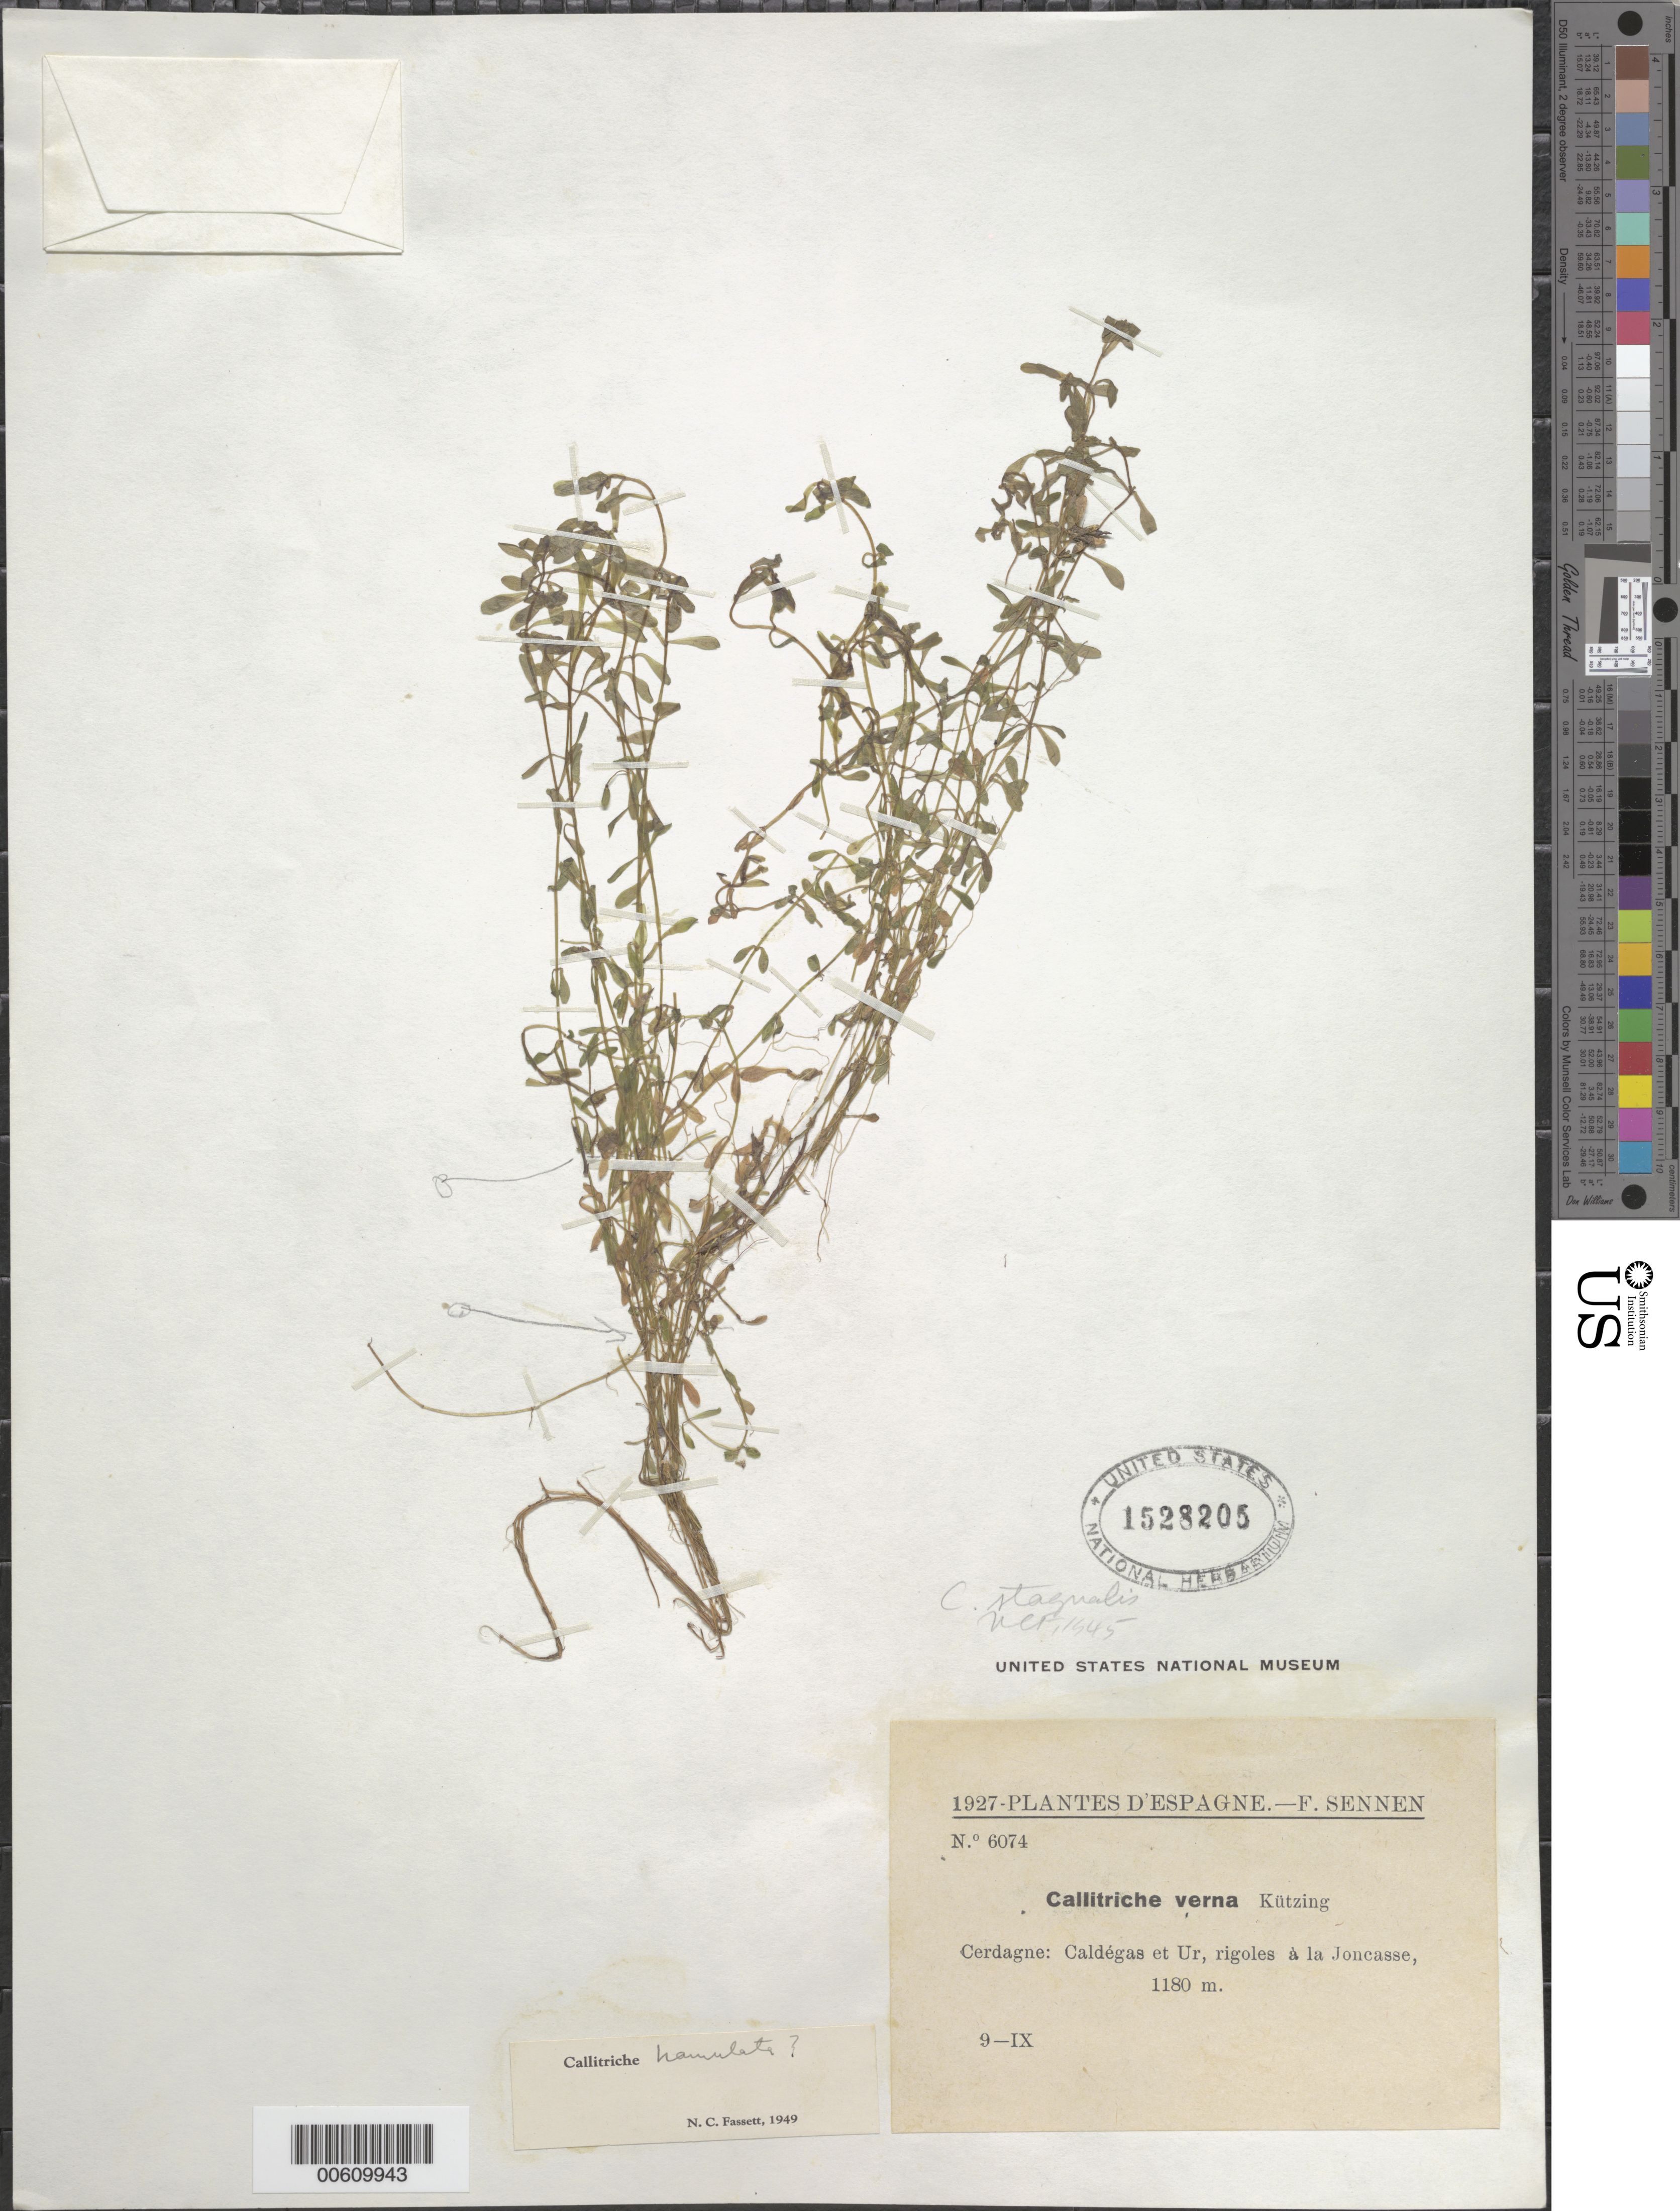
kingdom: Plantae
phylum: Tracheophyta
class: Magnoliopsida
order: Lamiales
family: Plantaginaceae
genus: Callitriche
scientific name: Callitriche hamulata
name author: Kütz. ex W.D.J. Koch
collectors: E. Sennen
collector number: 6074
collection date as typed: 09 Sep 1927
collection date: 1927-09-09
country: Spain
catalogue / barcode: US 1528205